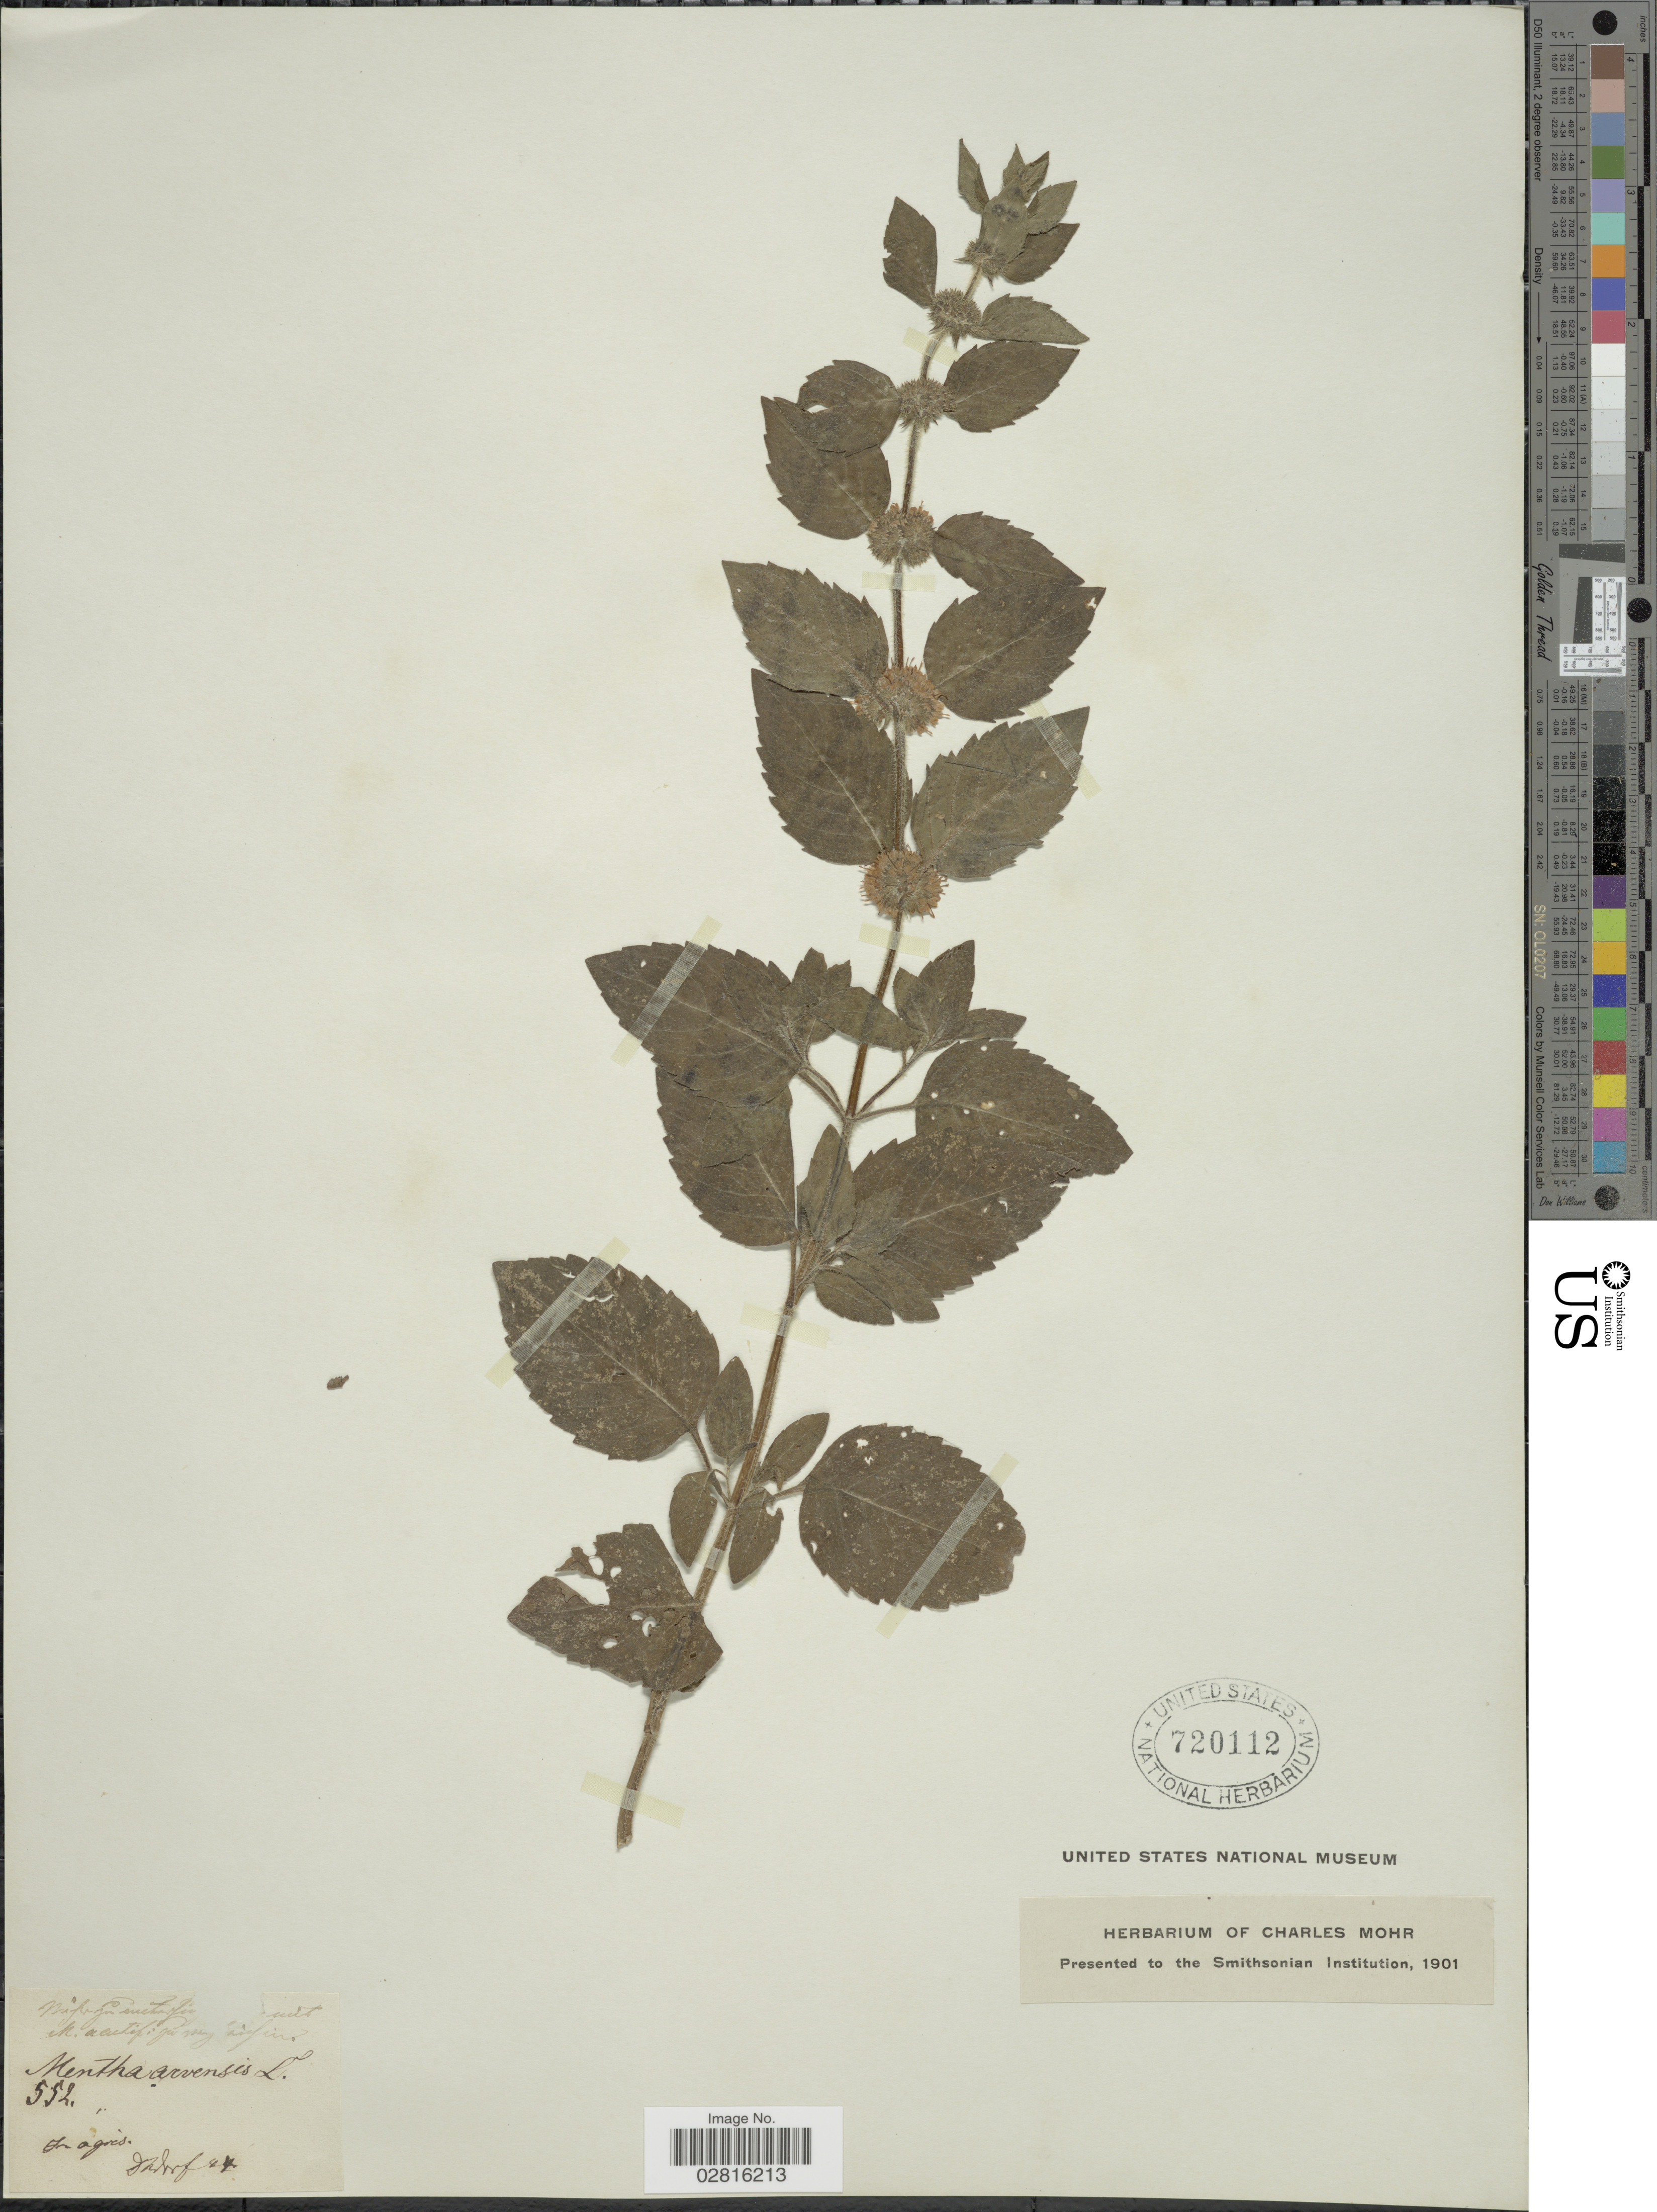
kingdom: Plantae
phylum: Tracheophyta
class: Magnoliopsida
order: Lamiales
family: Lamiaceae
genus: Mentha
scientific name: Mentha arvensis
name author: L.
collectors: Dhdorf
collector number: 552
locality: In agris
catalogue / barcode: US 720112